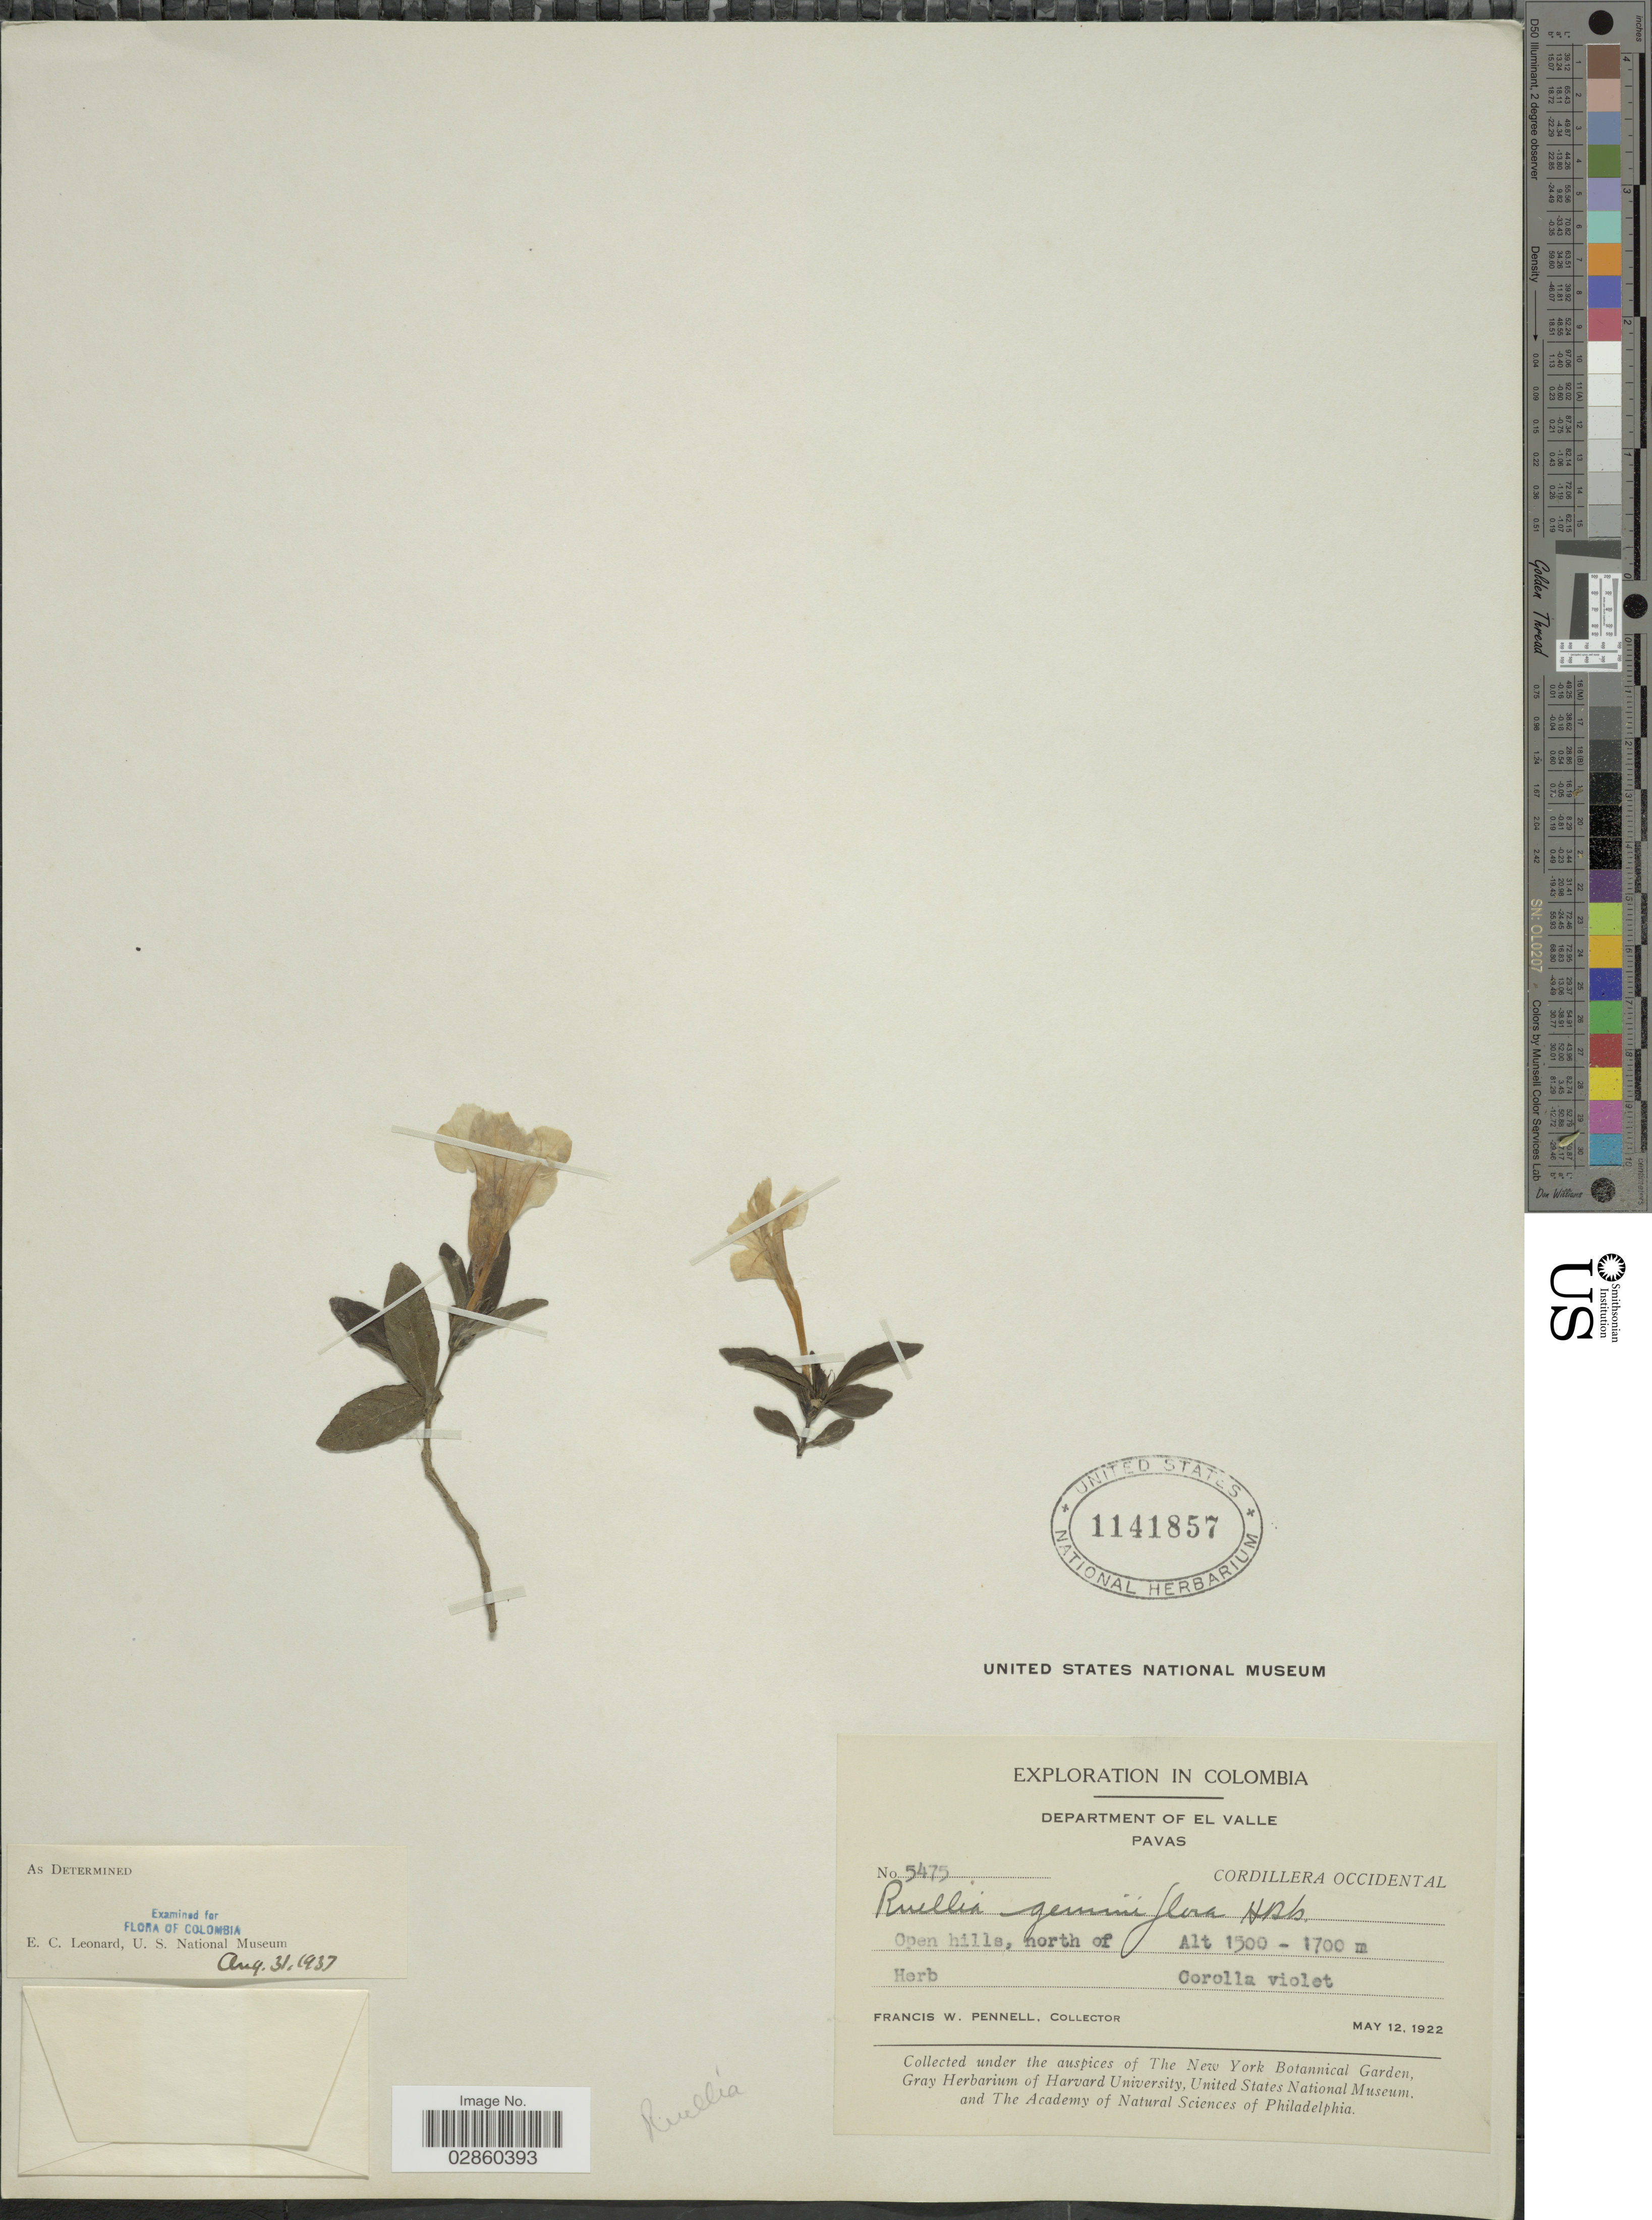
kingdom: Plantae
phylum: Tracheophyta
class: Magnoliopsida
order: Lamiales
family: Acanthaceae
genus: Ruellia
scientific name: Ruellia geminiflora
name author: Kunth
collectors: F. W. Pennell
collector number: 5475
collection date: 1922-05-12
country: Colombia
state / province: Valle del Cauca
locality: Department of El Valle. Pavas. Cordillera Occidental. Open hills, north of.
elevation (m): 1500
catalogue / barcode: US 1141857